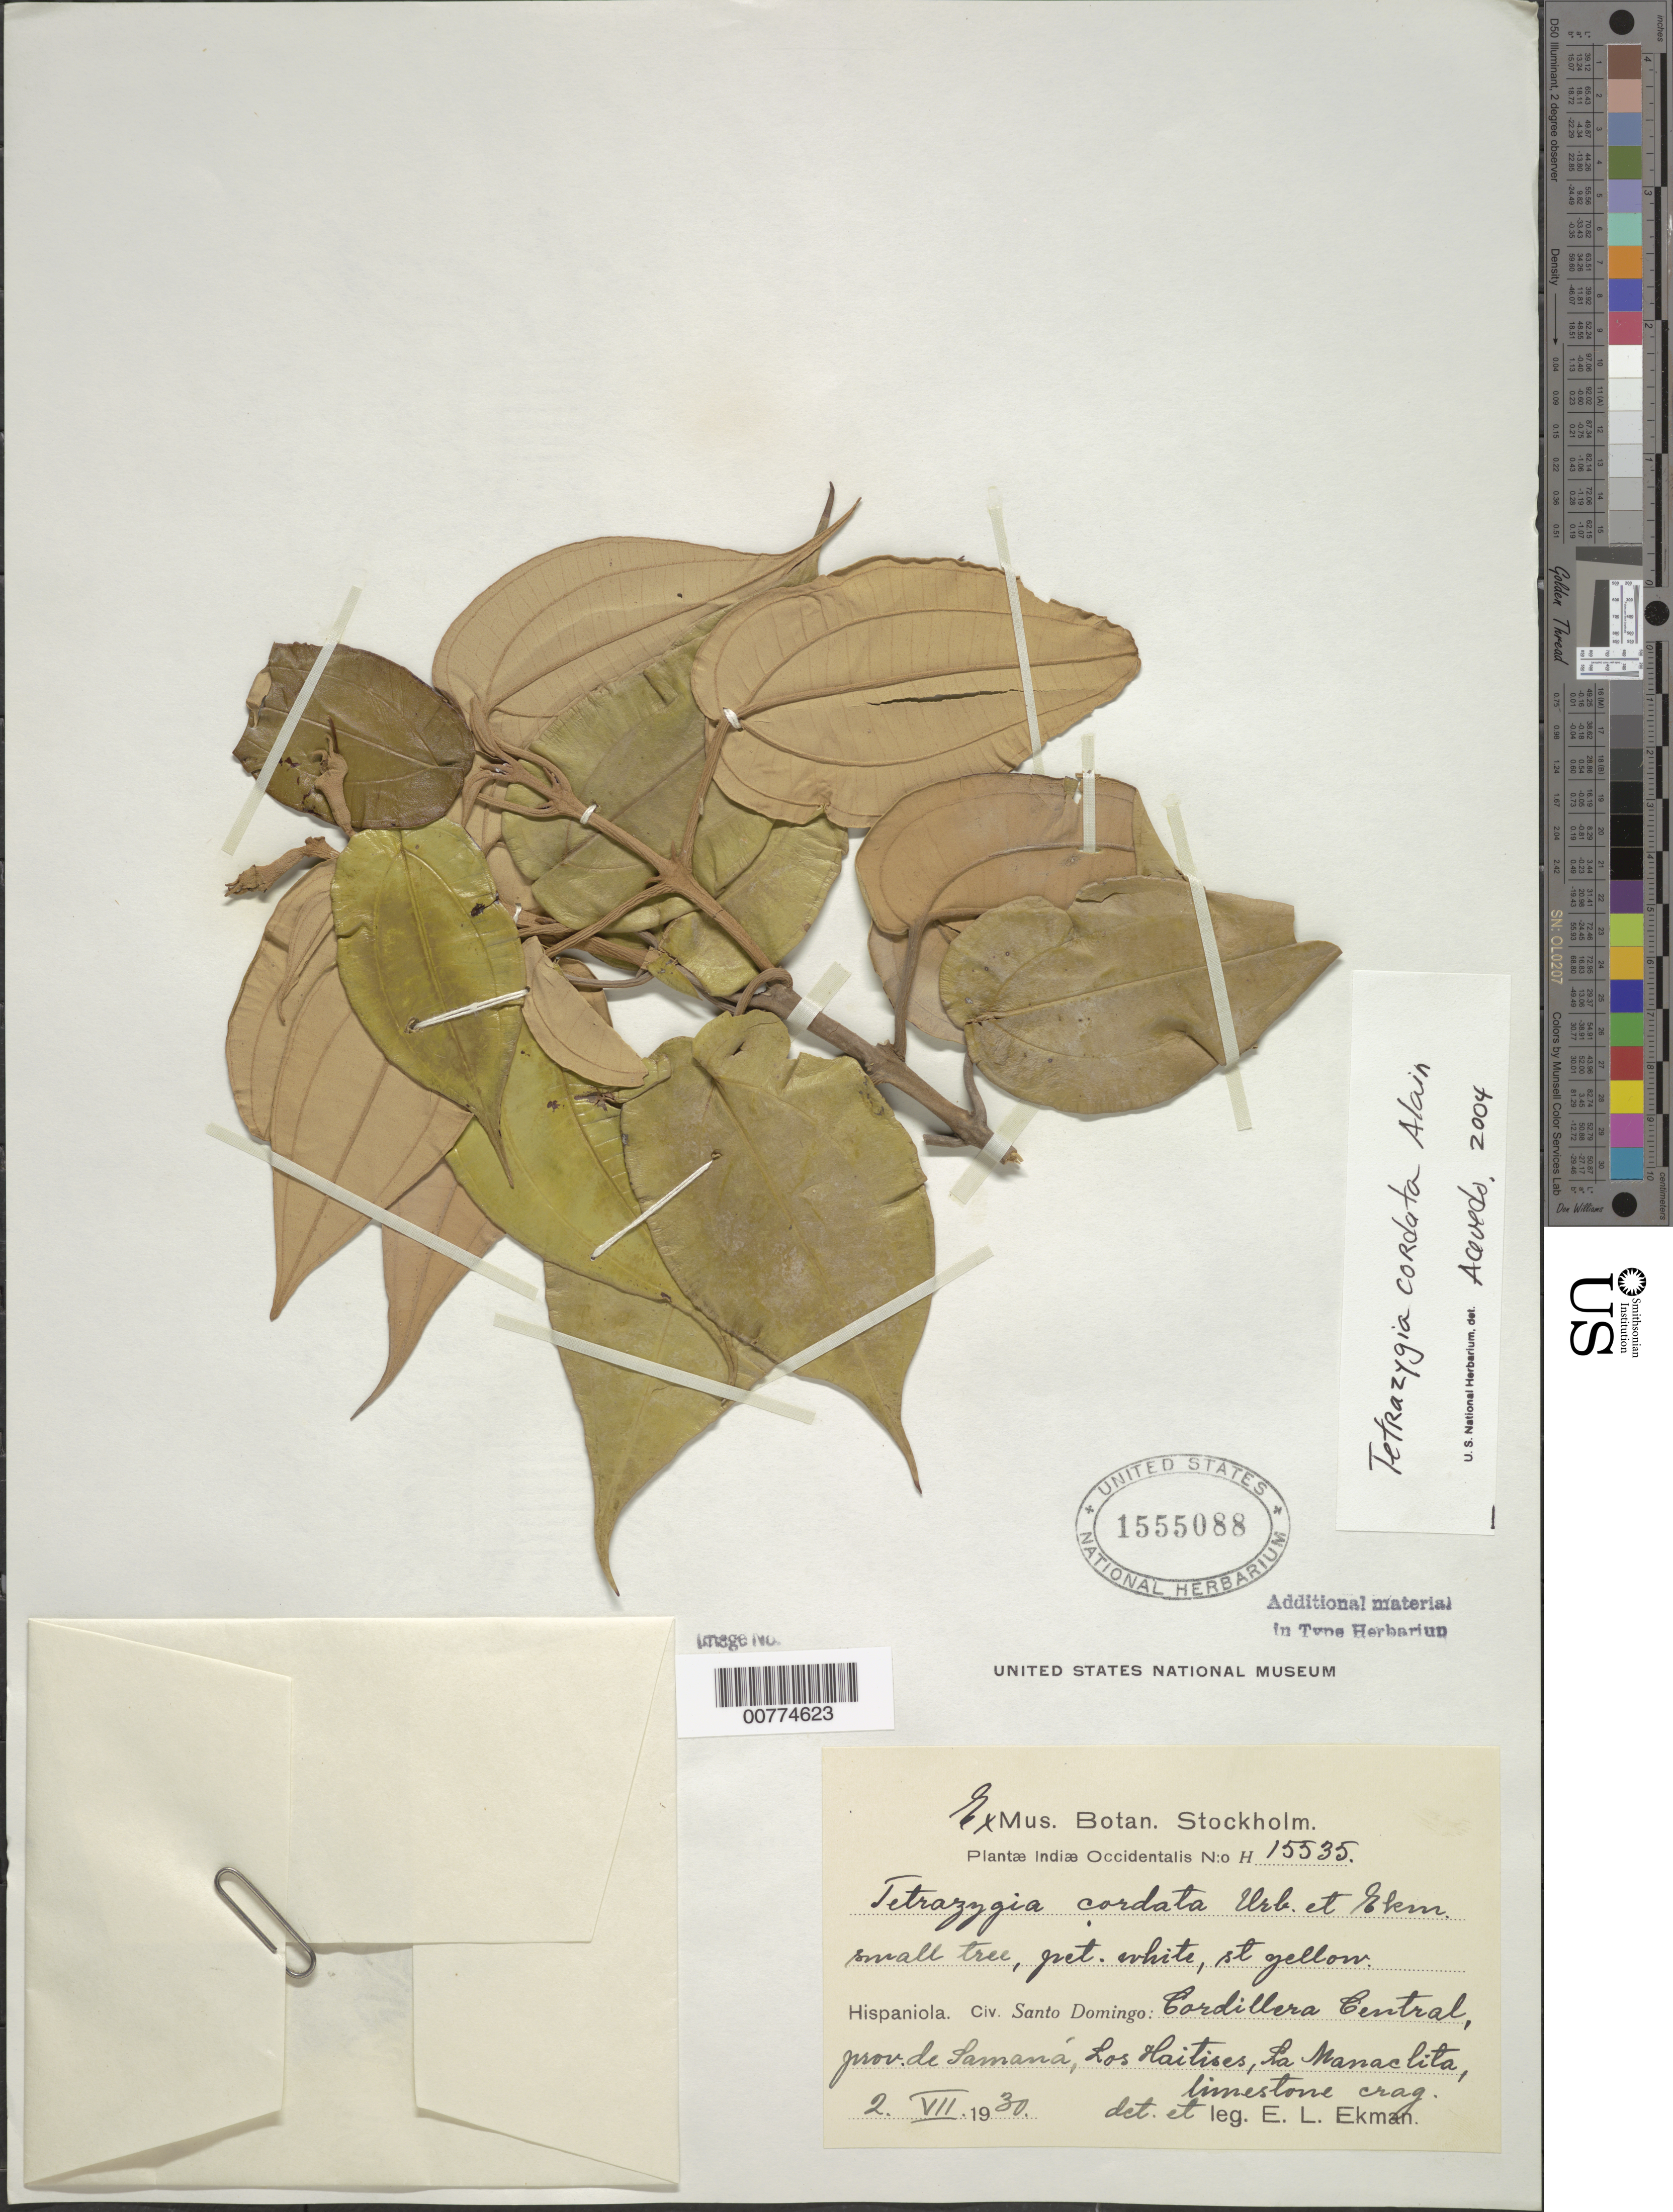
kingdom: Plantae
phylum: Tracheophyta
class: Magnoliopsida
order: Myrtales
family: Melastomataceae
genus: Tetrazygia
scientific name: Tetrazygia cordata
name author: Alain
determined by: Acevedo-Rodríguez, P., (BOT), Smithsonian Institution - National Museum of Natural History (UNITED STATES)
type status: Isotype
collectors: E. L. Ekman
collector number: H 15535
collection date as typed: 02 Jul 1930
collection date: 1930-07-02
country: Dominican Republic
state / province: Samana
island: Hispaniola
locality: Cordillera Central, Los Haitises, La Manaclita.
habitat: Limestone crag.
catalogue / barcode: US 1555088